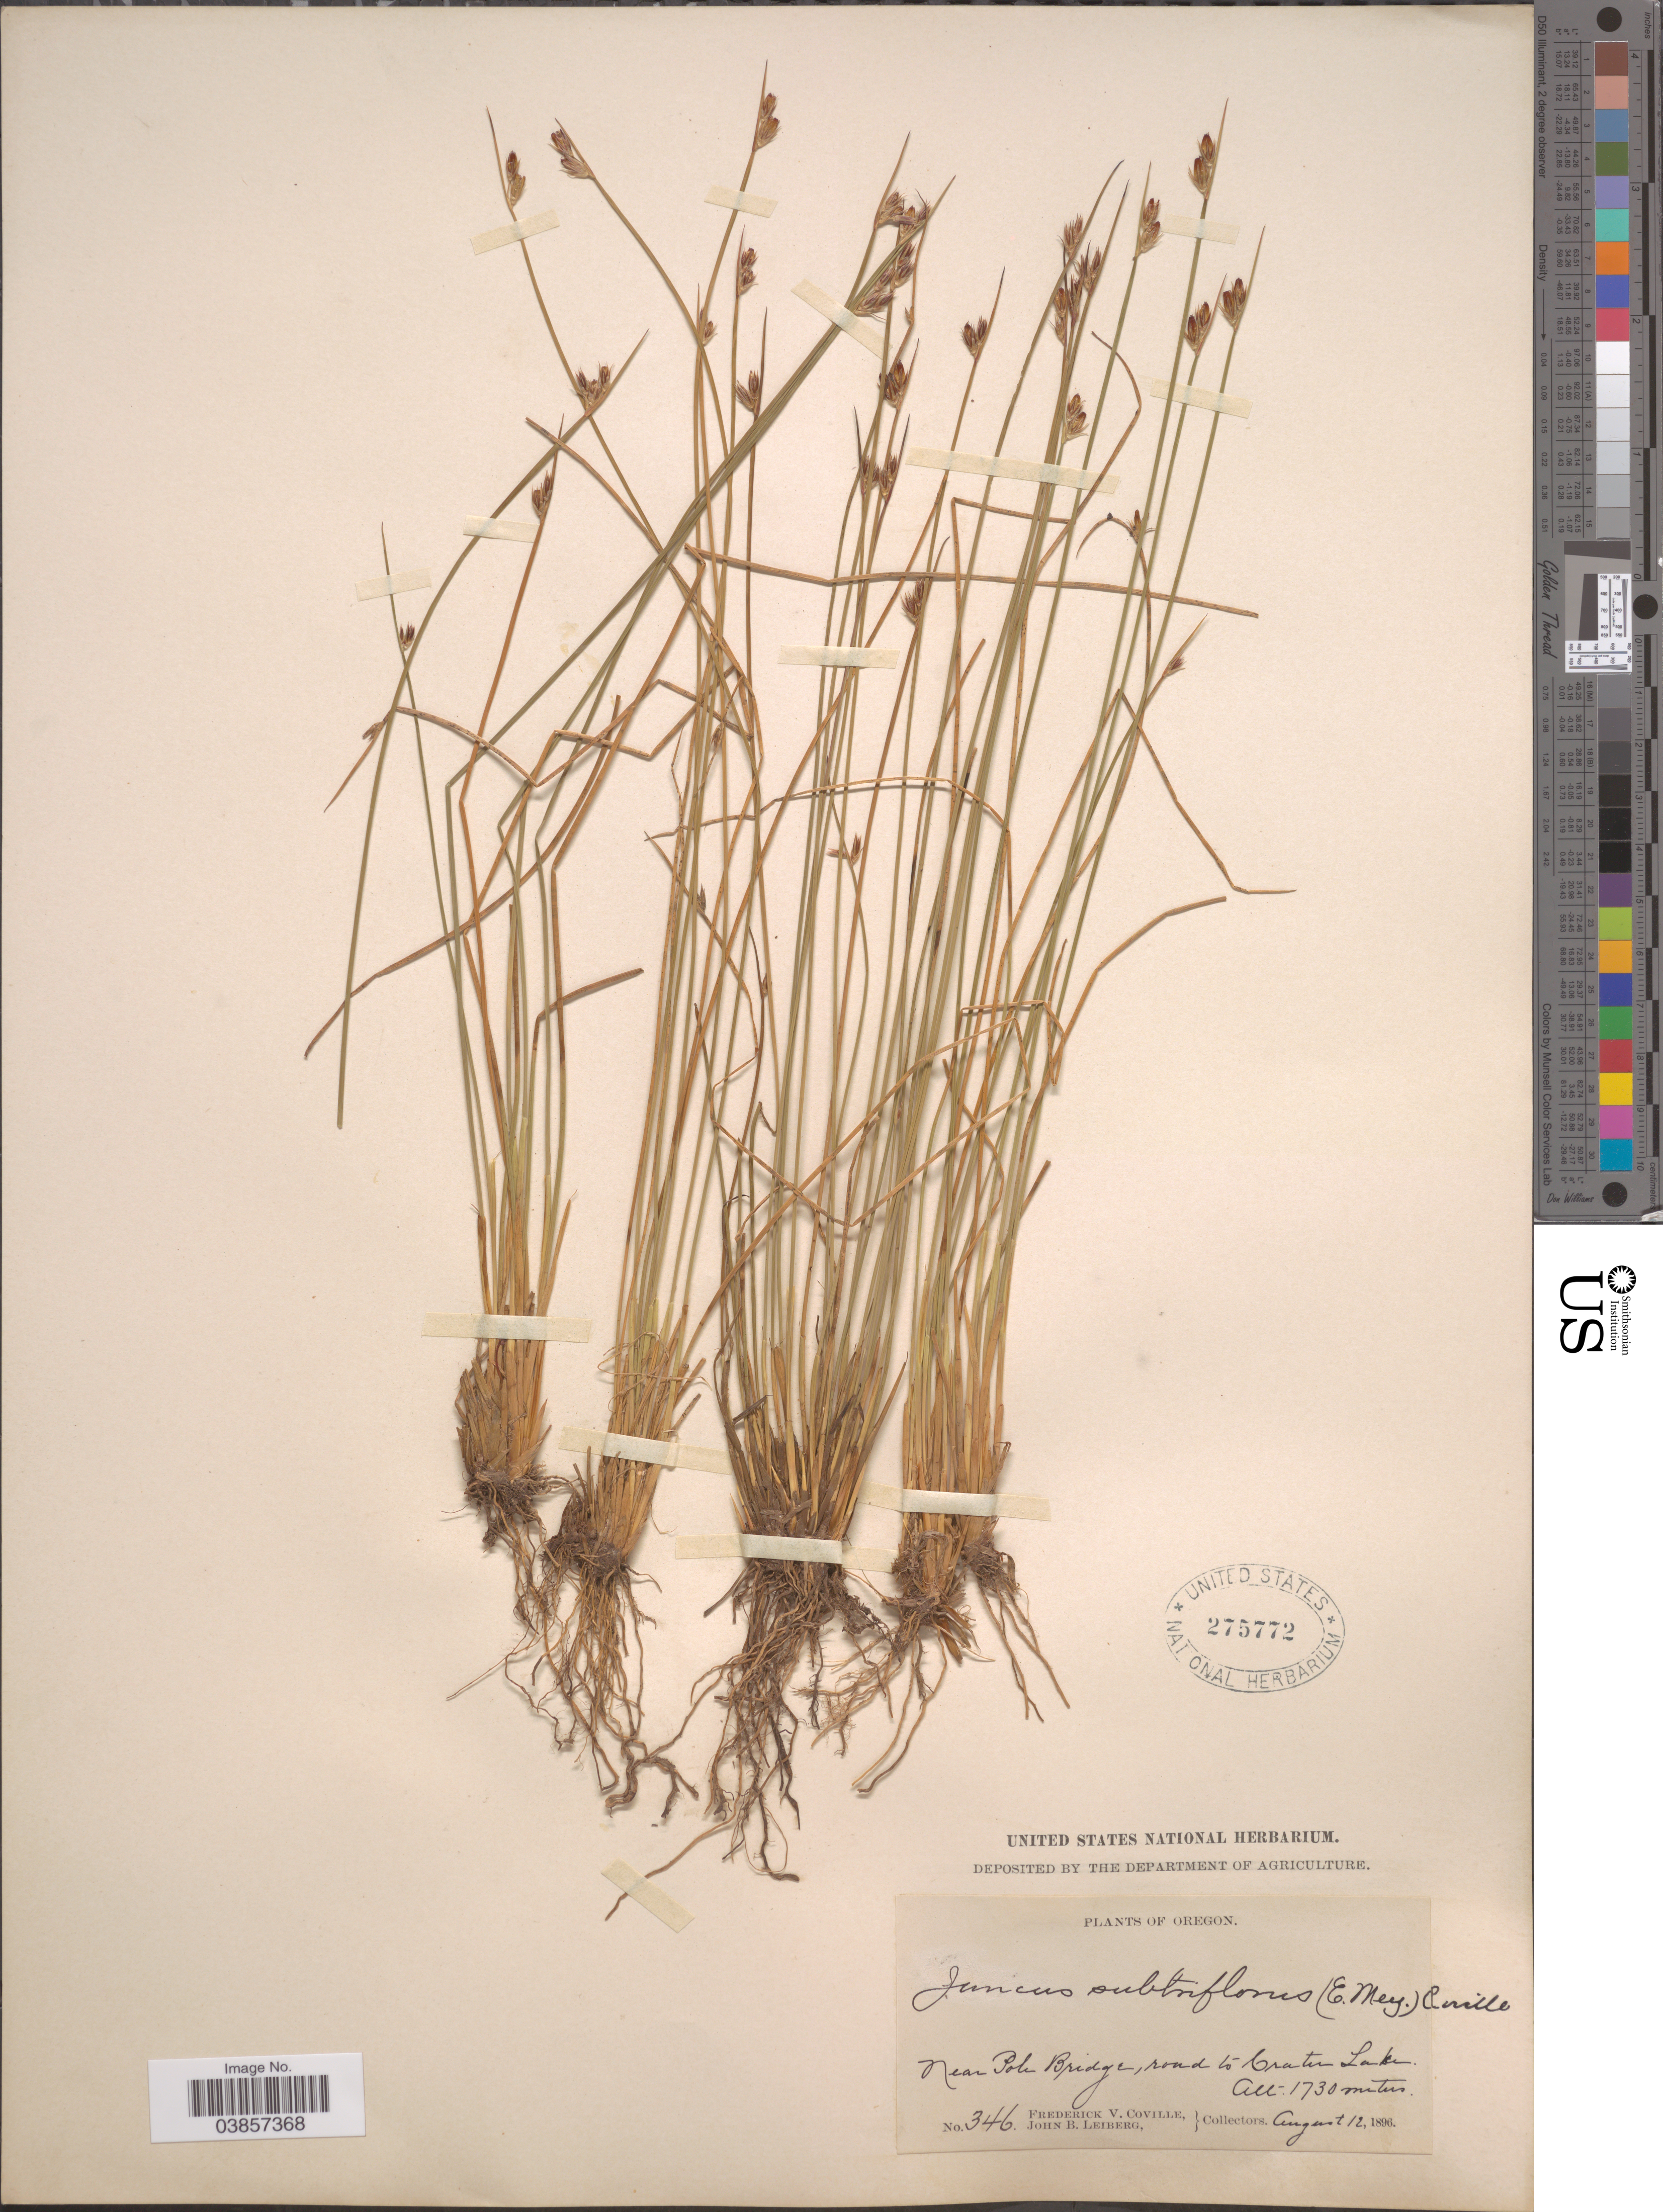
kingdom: Plantae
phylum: Tracheophyta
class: Liliopsida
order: Poales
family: Juncaceae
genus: Juncus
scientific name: Juncus subtriflorus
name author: (E. Mey.) Coville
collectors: F. V. Coville & J. B. Leiberg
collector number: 346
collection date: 1896-08-12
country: United States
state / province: Oregon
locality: Near Pole Bridge road to Crater Lake.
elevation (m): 1730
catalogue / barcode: US 275772